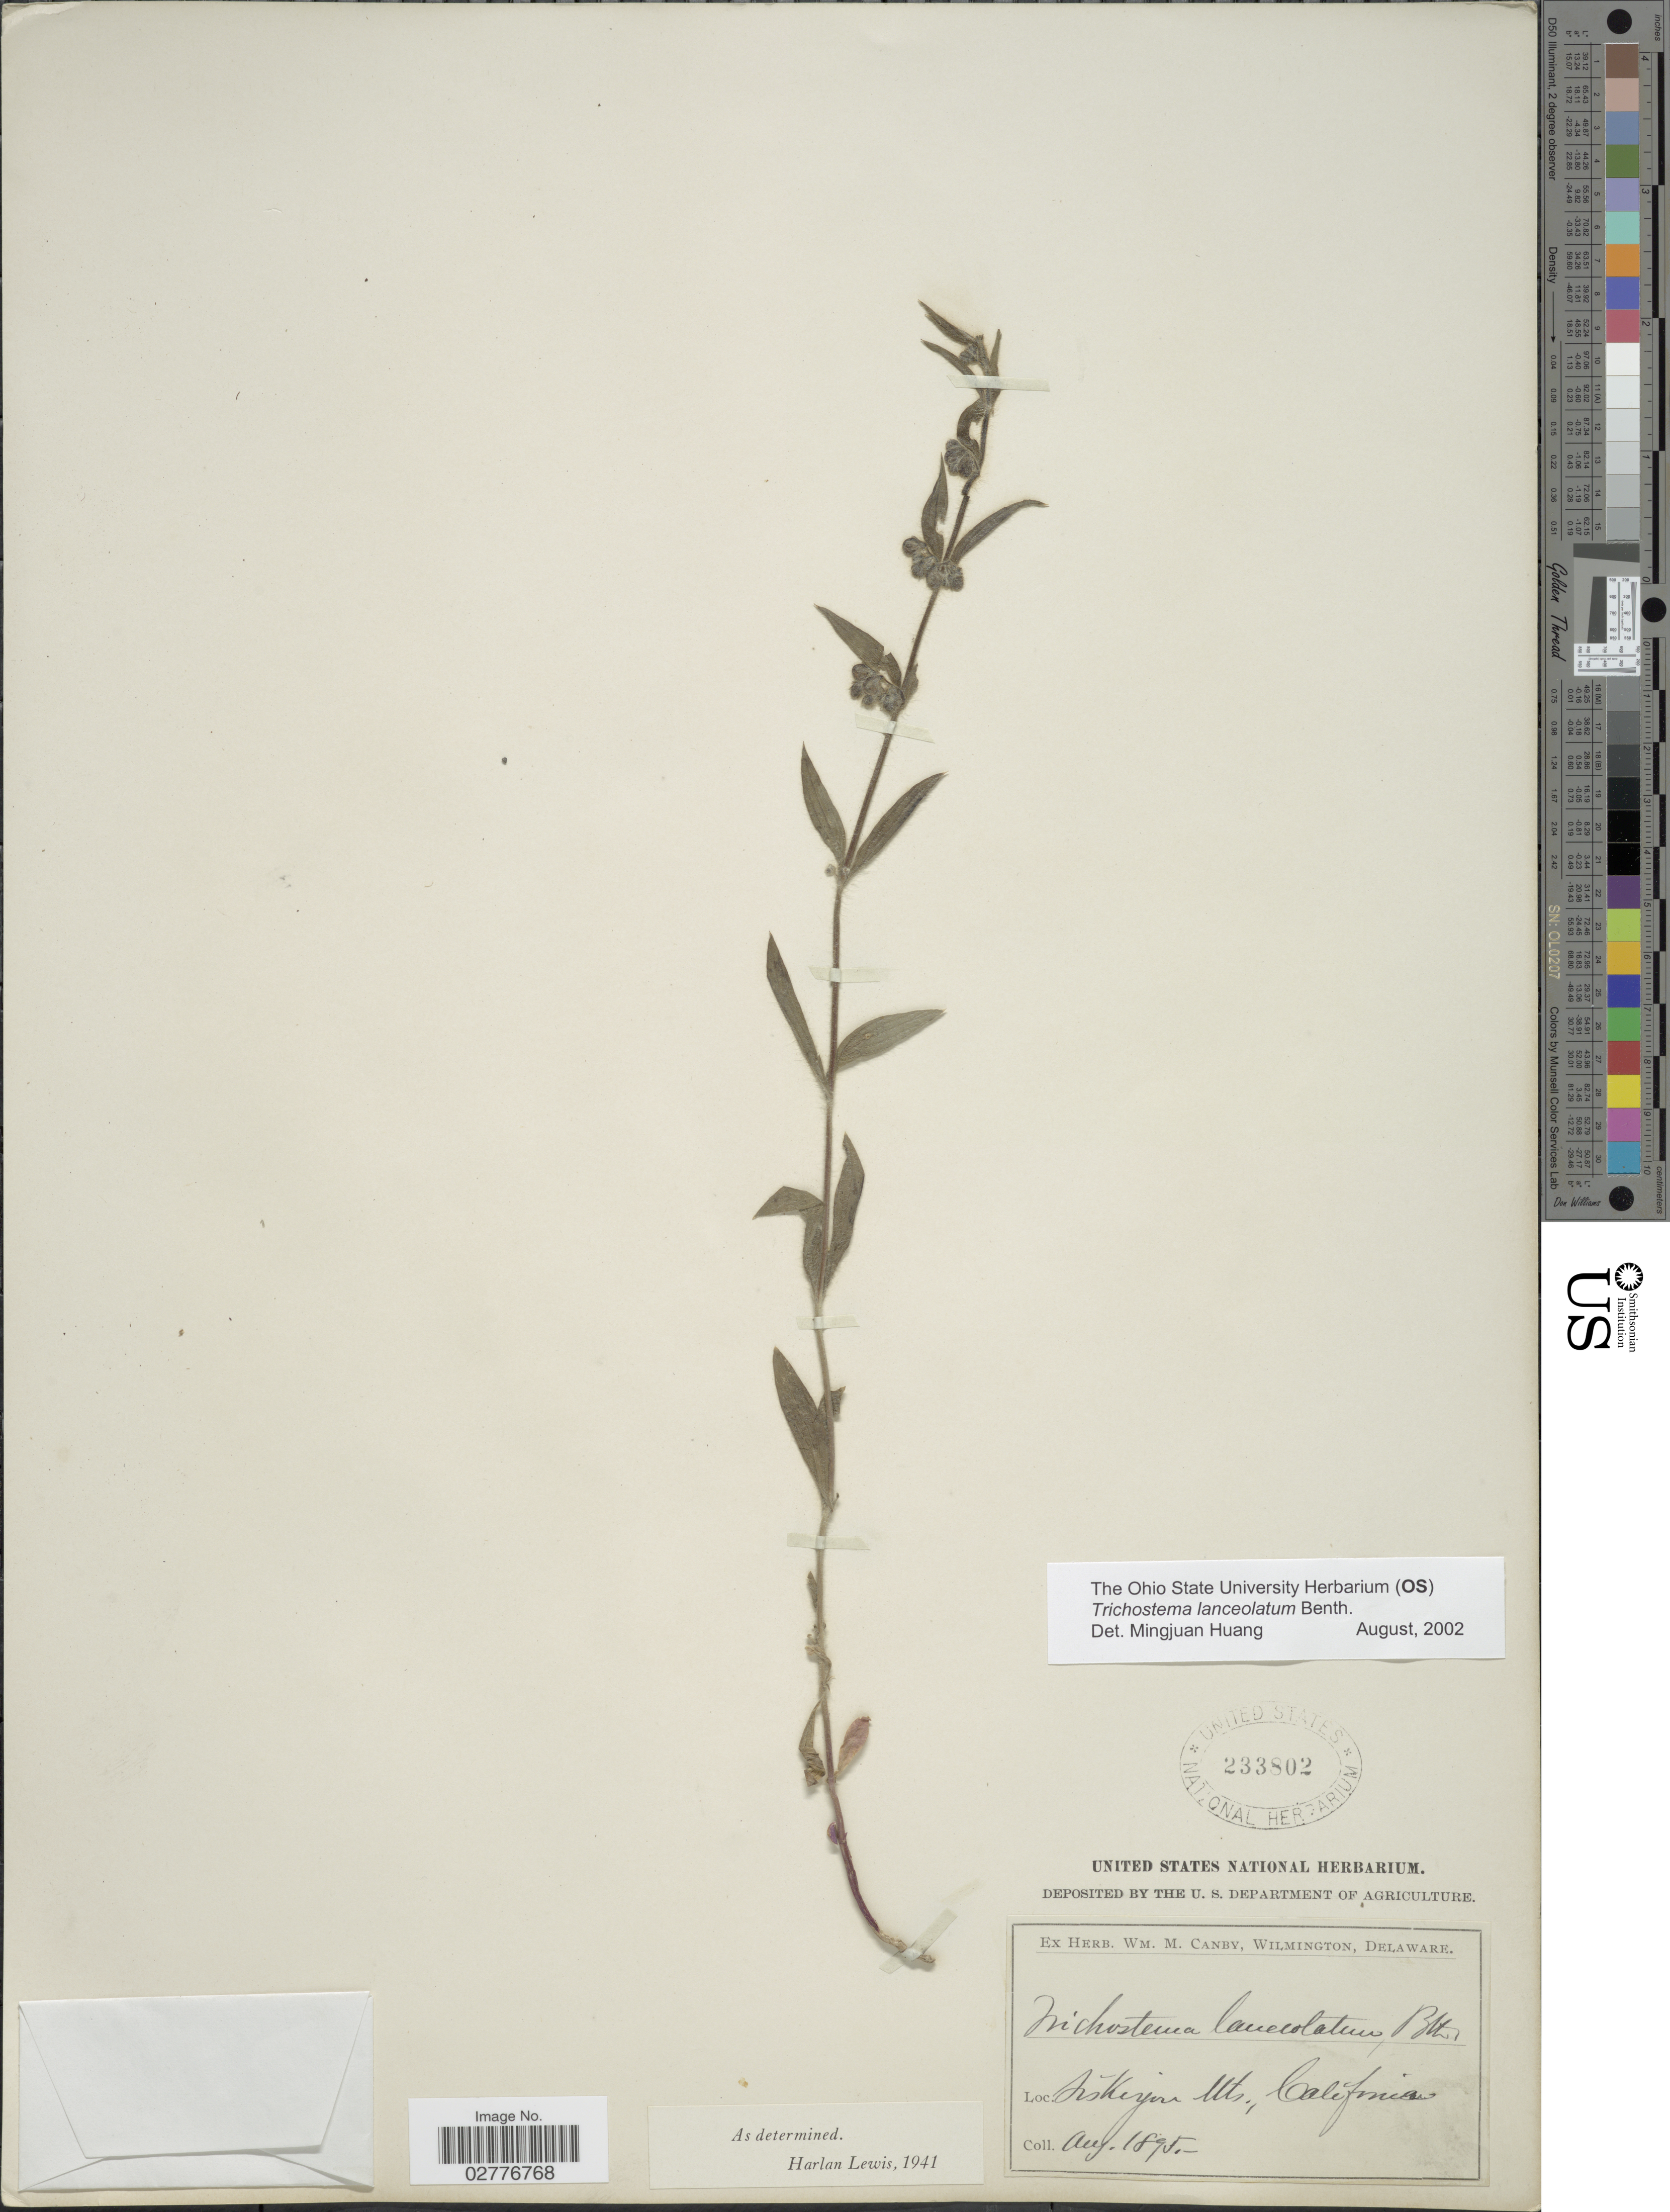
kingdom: Plantae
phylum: Tracheophyta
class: Magnoliopsida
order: Lamiales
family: Lamiaceae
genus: Trichostema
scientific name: Trichostema lanceolatum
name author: Benth.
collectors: ex herb. W.M. Canby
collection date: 1895-08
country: United States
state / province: California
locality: Siskiyou Mts.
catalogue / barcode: US 233802